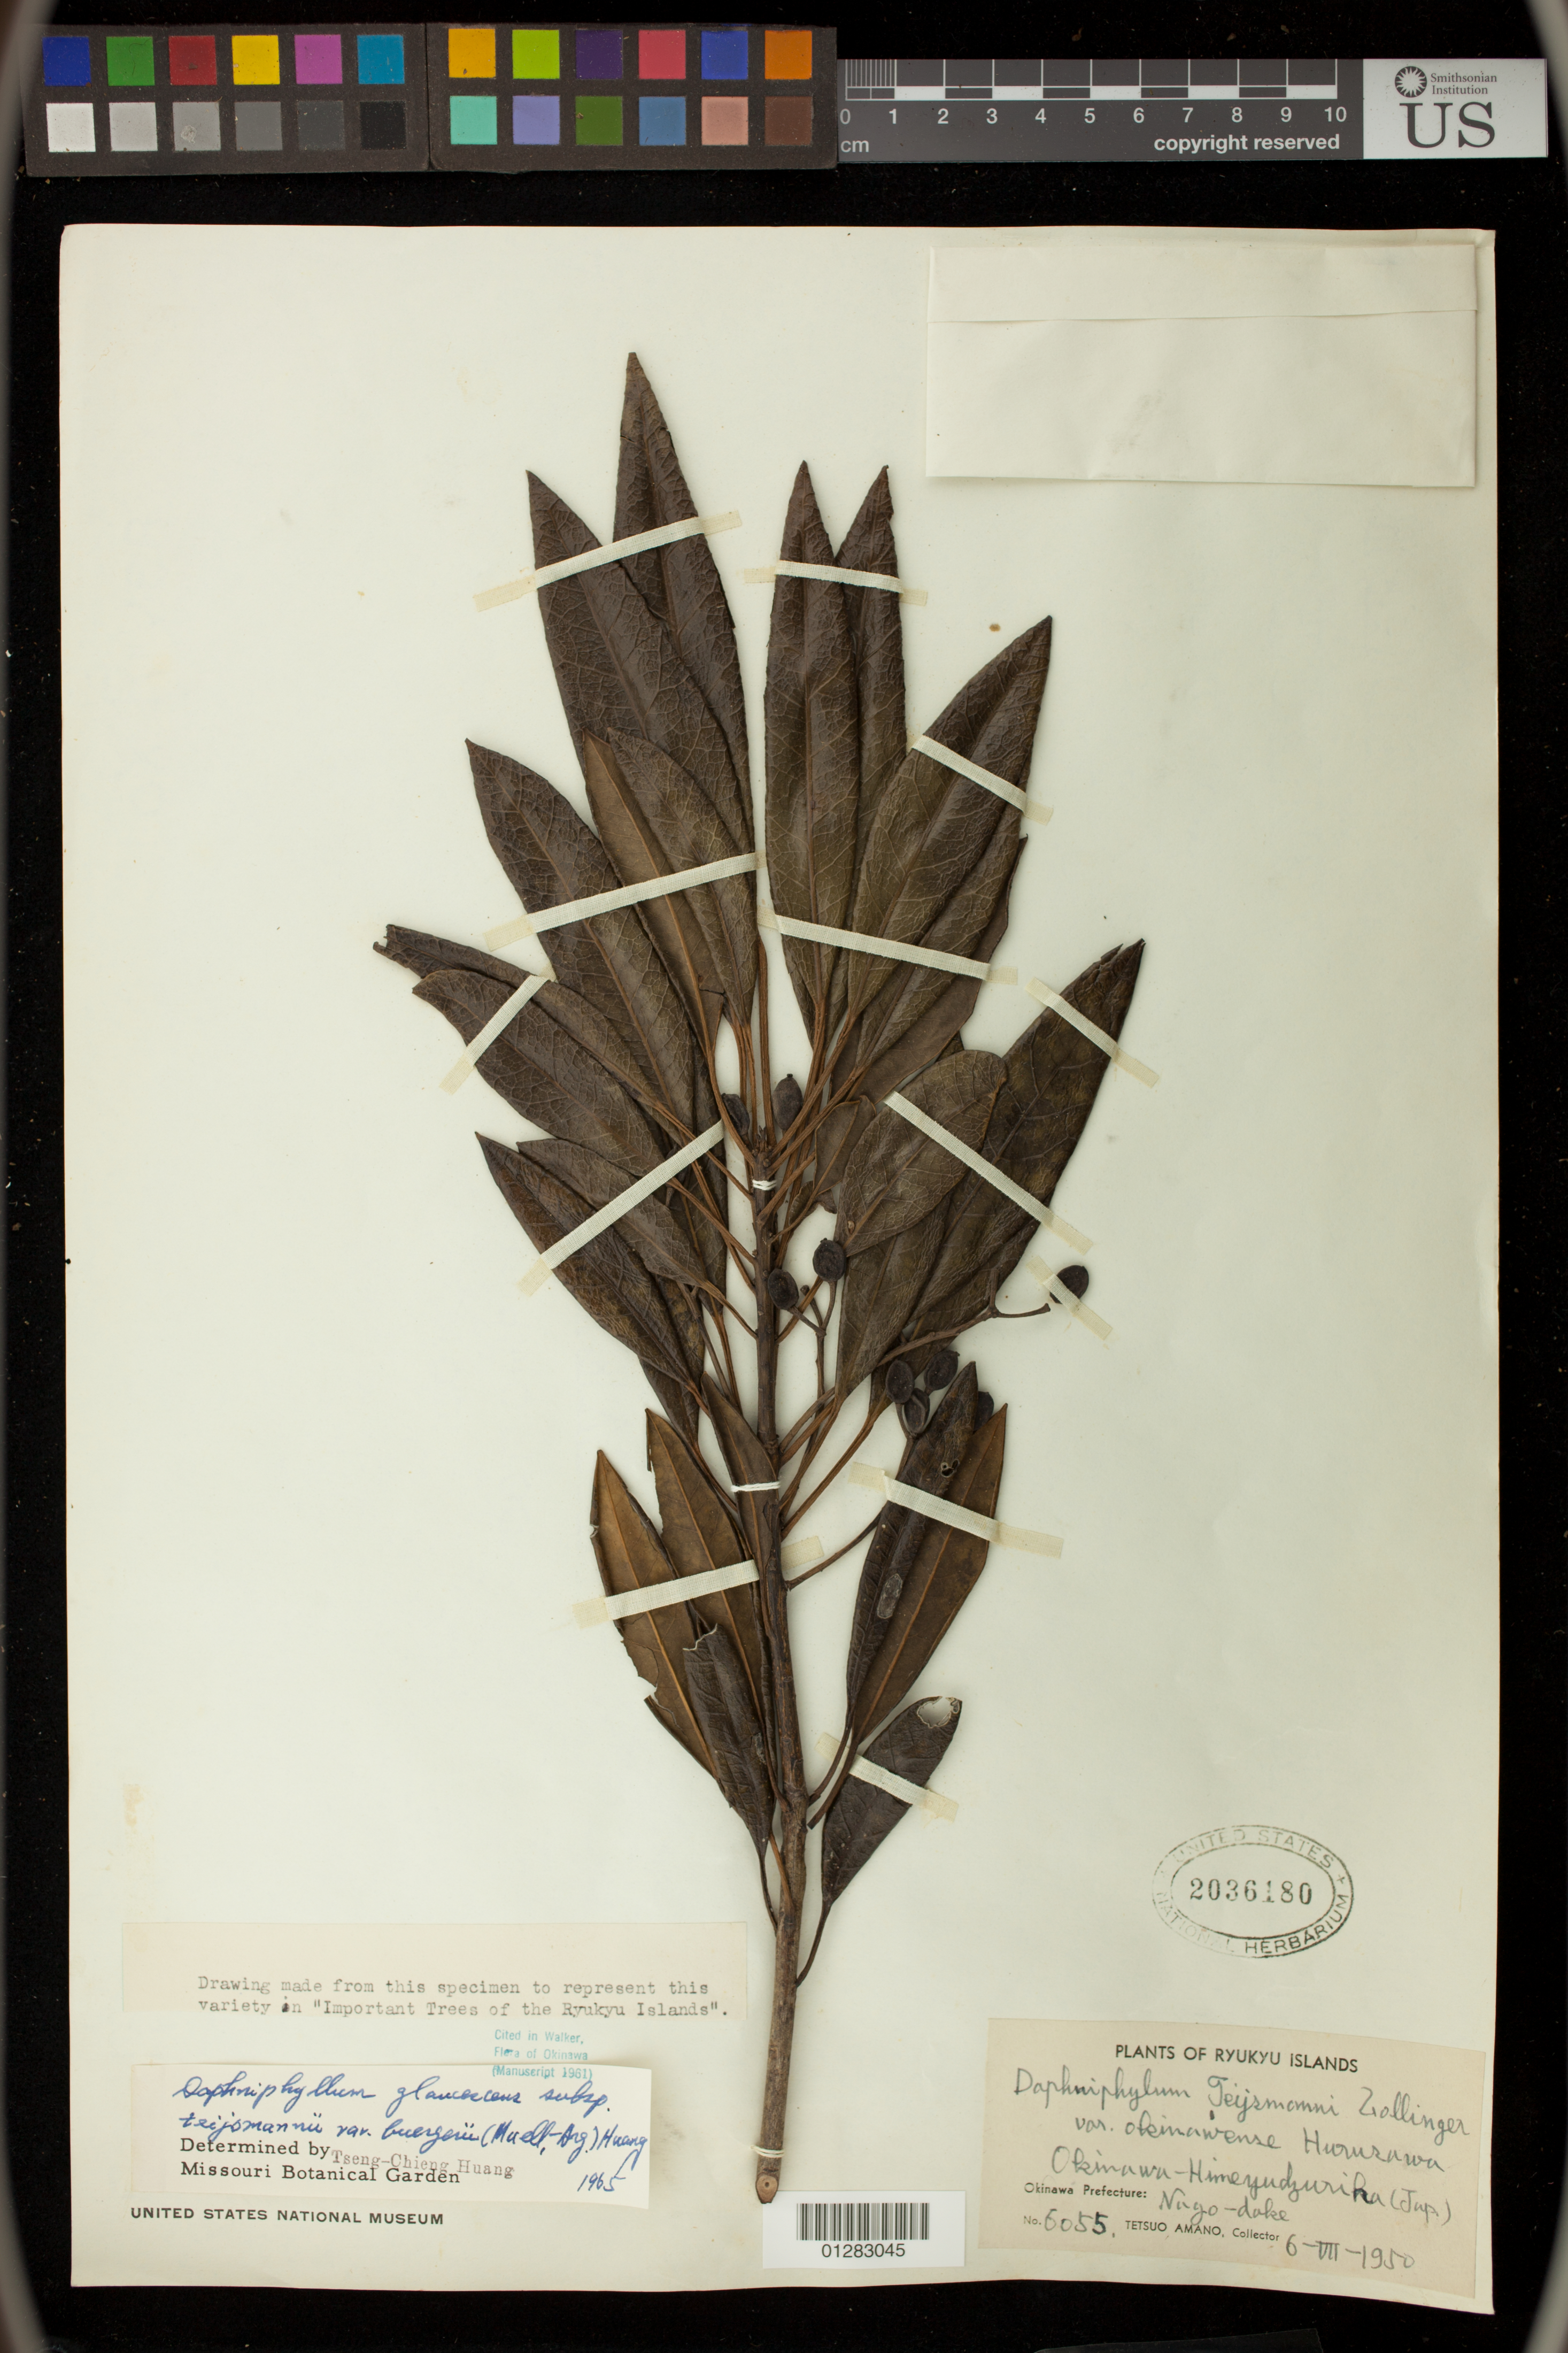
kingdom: Plantae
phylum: Tracheophyta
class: Magnoliopsida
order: Saxifragales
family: Daphniphyllaceae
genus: Daphniphyllum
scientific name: Daphniphyllum glaucescens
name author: Blume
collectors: T. Amano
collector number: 6055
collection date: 1950-07-06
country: Japan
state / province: Okinawa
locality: Okinawa-Himeyudzurika (Jap.), Nago-Dake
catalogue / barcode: US 2036180